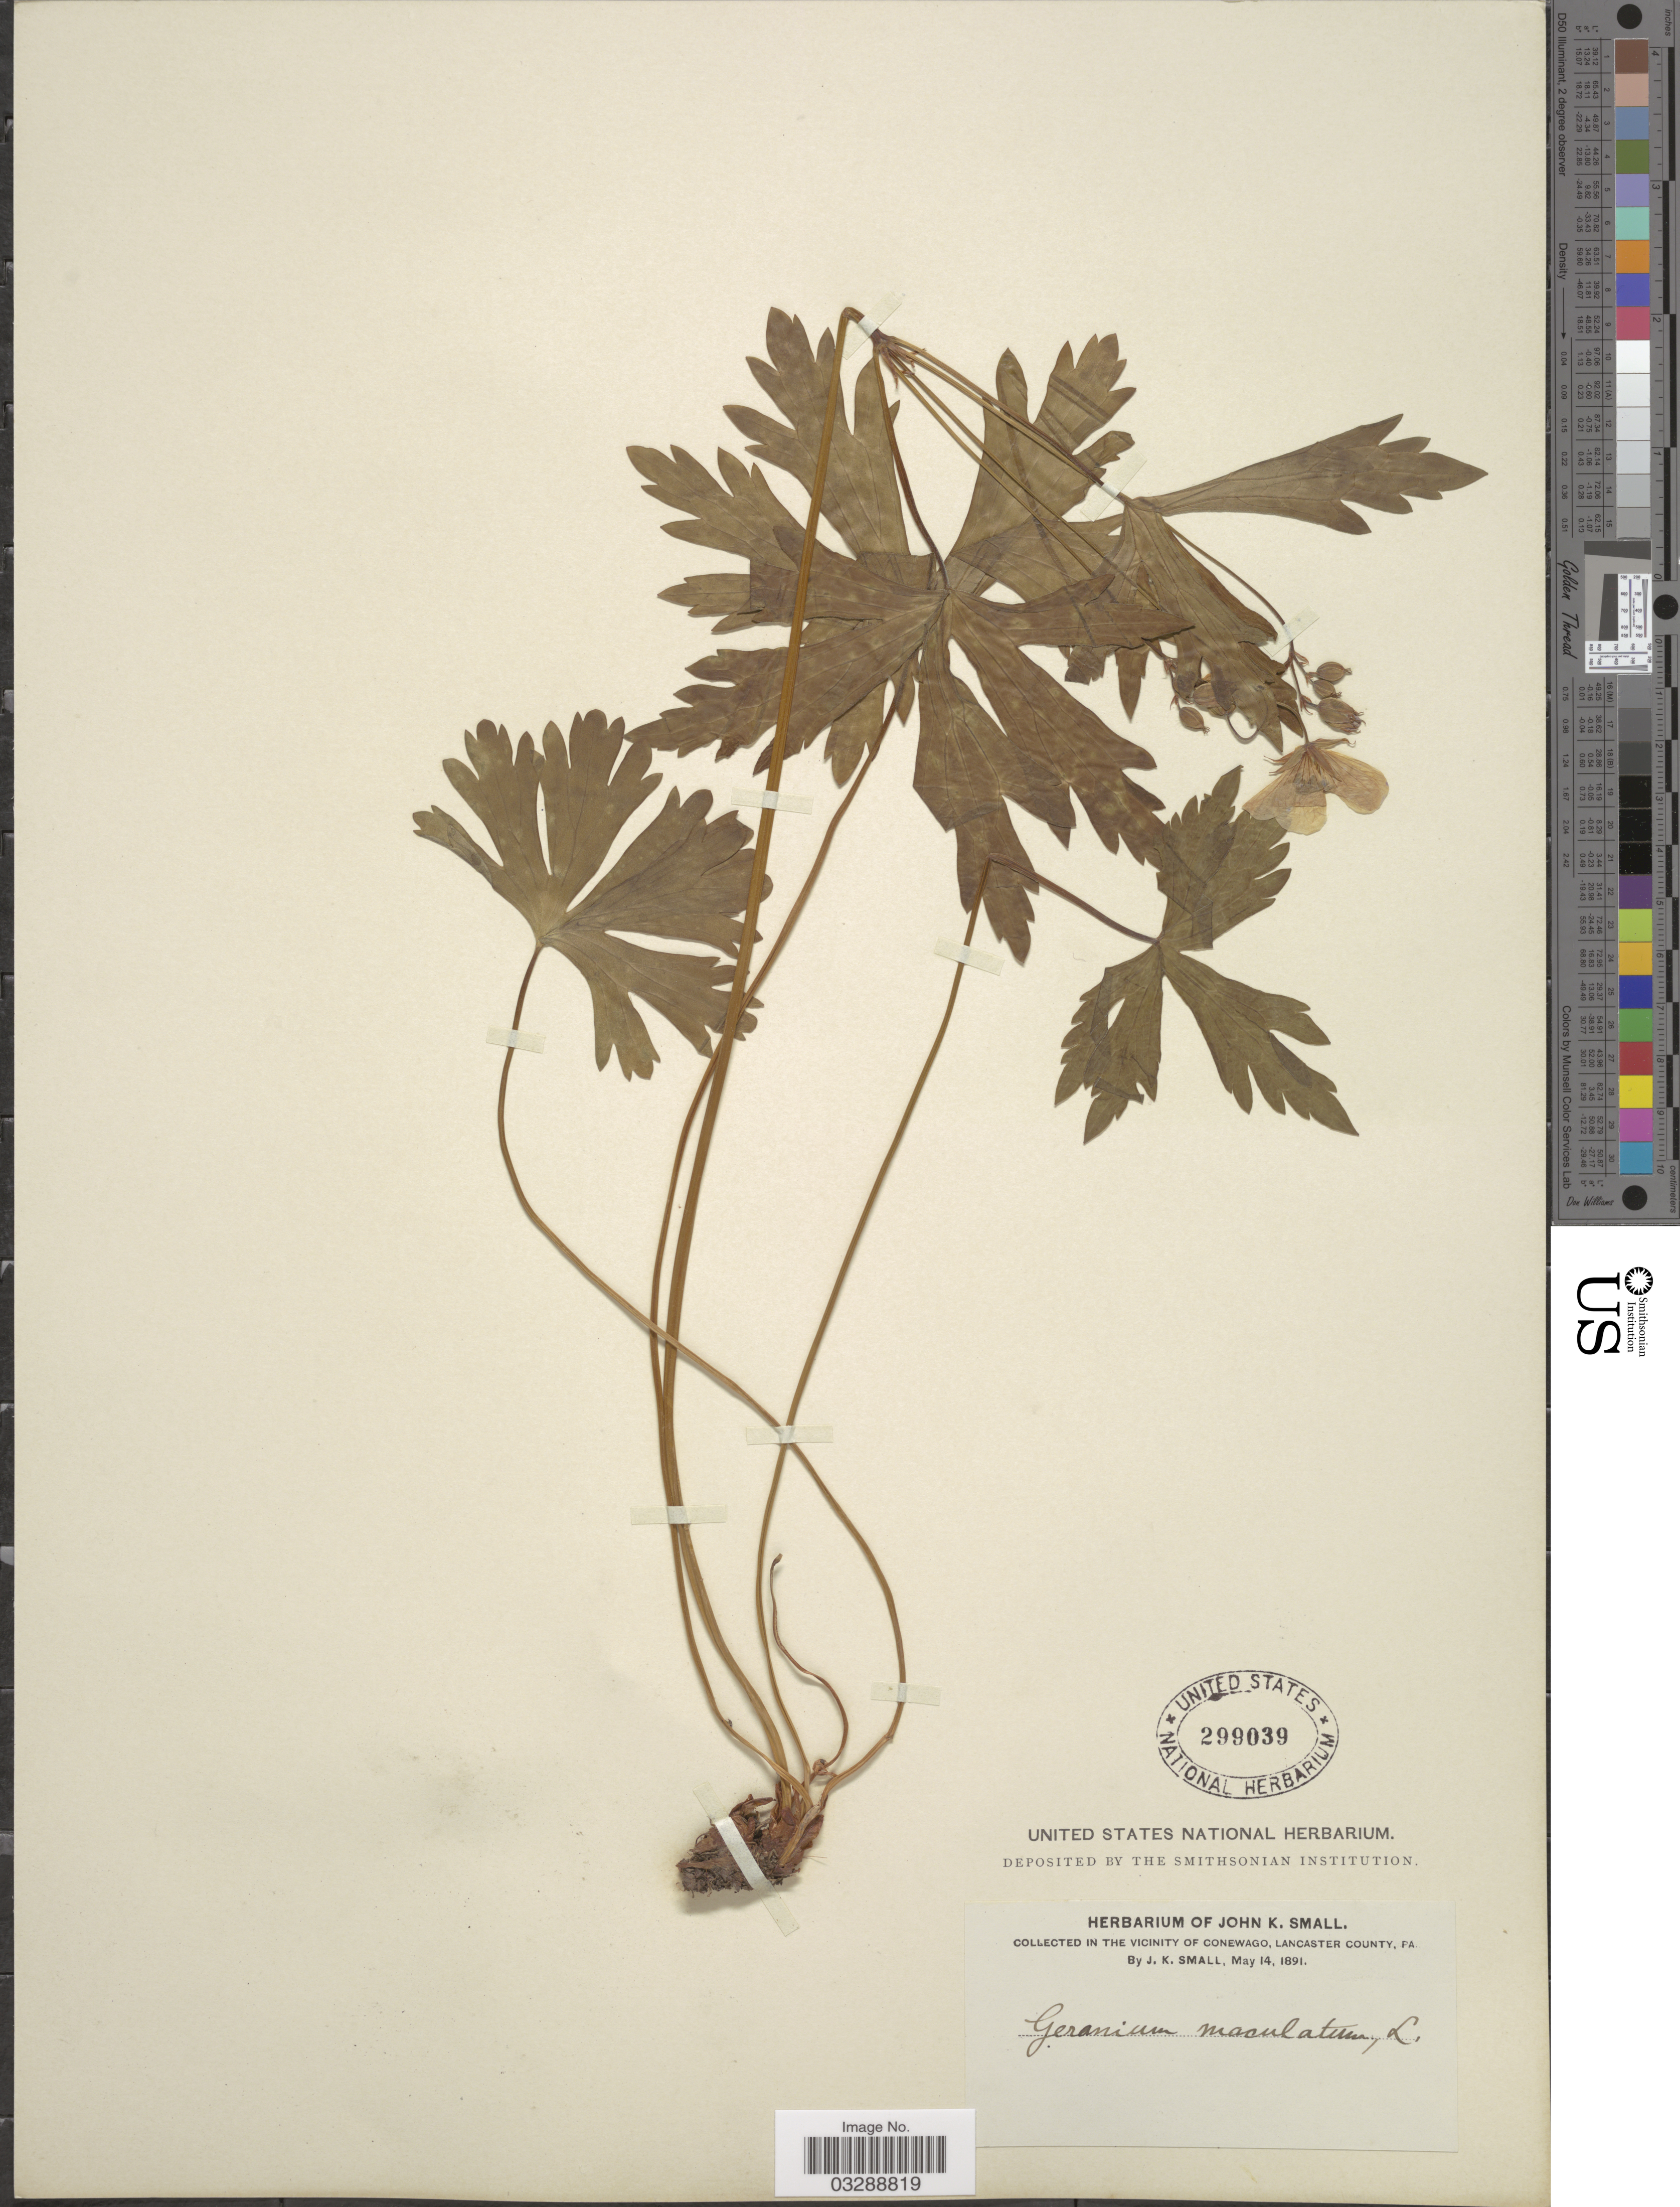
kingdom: Plantae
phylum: Tracheophyta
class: Magnoliopsida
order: Geraniales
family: Geraniaceae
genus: Geranium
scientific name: Geranium maculatum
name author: L.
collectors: J. K. Small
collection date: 1891-05-14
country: United States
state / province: Pennsylvania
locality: In the vicinity of Conewago, Lancaster County.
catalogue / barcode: US 299039